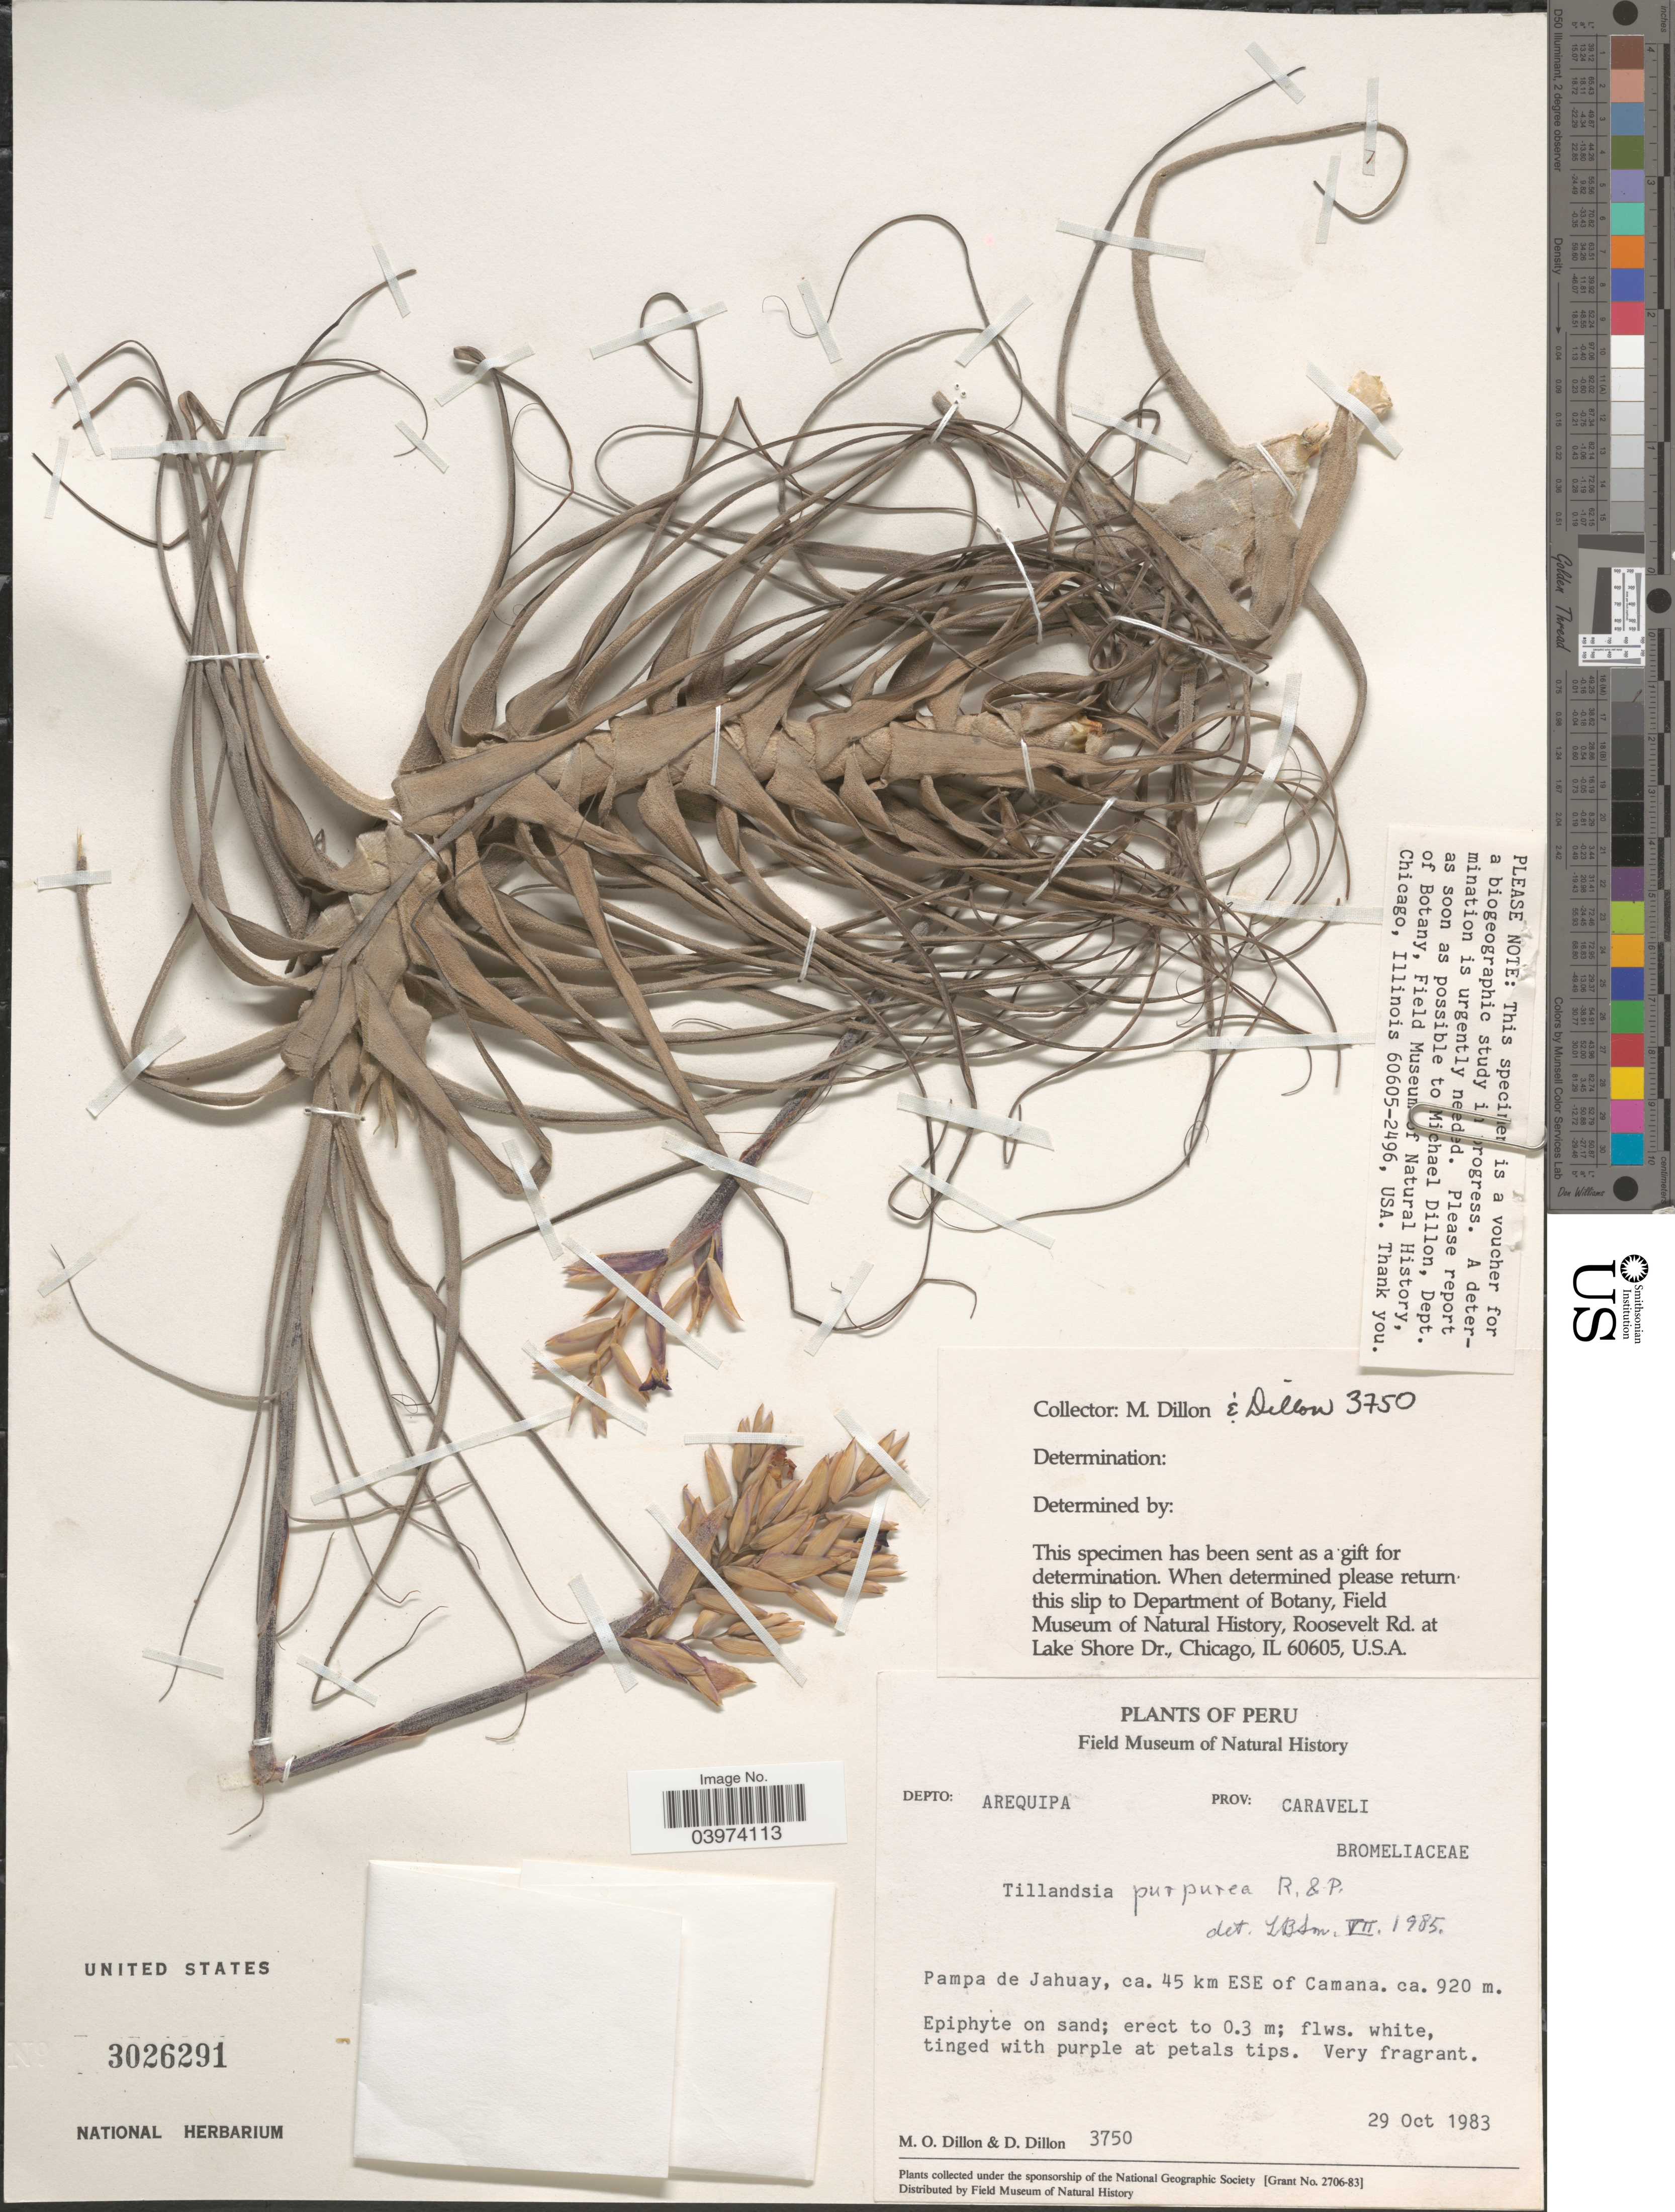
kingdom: Plantae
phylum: Tracheophyta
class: Liliopsida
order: Poales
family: Bromeliaceae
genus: Tillandsia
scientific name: Tillandsia purpurea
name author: Ruiz & Pav.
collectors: M. O. Dillon & D. Dillon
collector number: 3750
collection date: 1983-10-29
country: Peru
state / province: Arequipa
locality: Depto.: Arequipa. Prov: Caraveli. Pampa de Jahuay, ca. 45 km ESE of Camana.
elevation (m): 920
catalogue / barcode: US 3026291